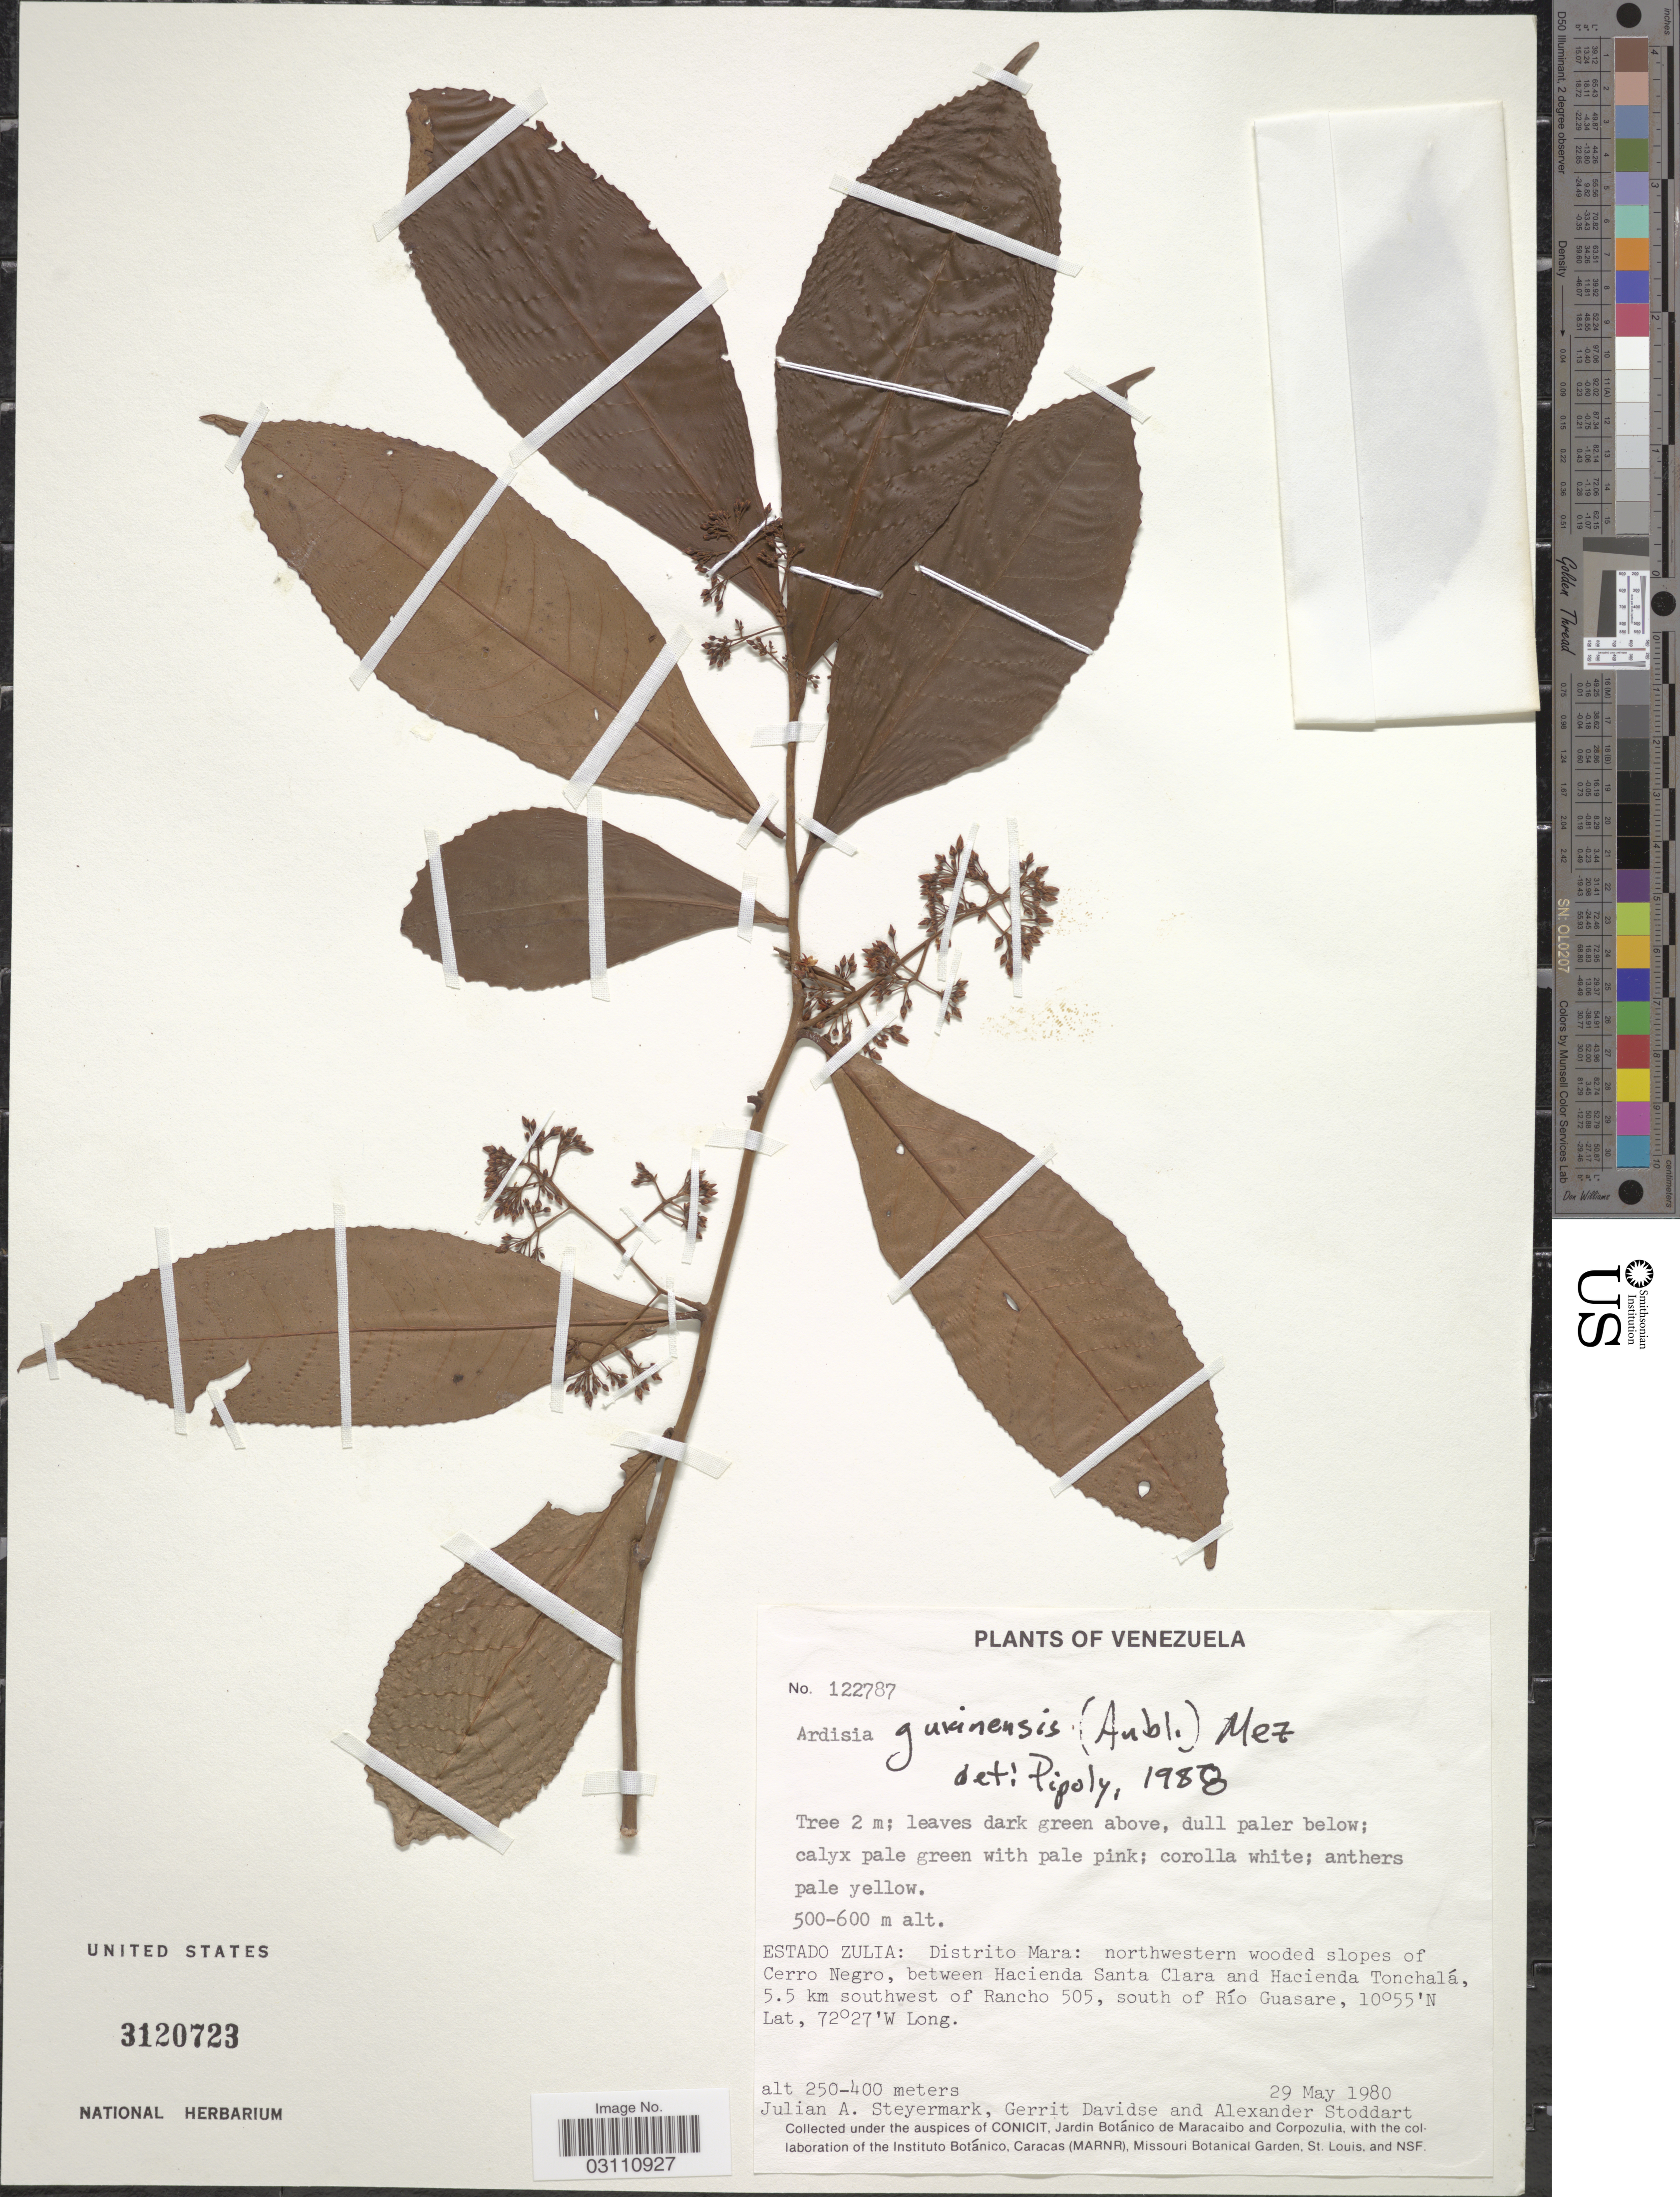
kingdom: Plantae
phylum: Tracheophyta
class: Magnoliopsida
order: Ericales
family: Primulaceae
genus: Ardisia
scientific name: Ardisia guianensis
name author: (Aubl.) Mez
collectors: J. Steyermark, G. Davidse & A. Stoddart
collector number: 122787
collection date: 1980-05-29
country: Venezuela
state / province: Zulia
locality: Distrito Mara: northwestern wooded slopes of Cerro Negro, between Hacienda Santa Clara and Hacienda Tonchalá, 5.5 km southwest of Rancho 505, south of Río Guasare.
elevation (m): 250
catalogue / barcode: US 3120723